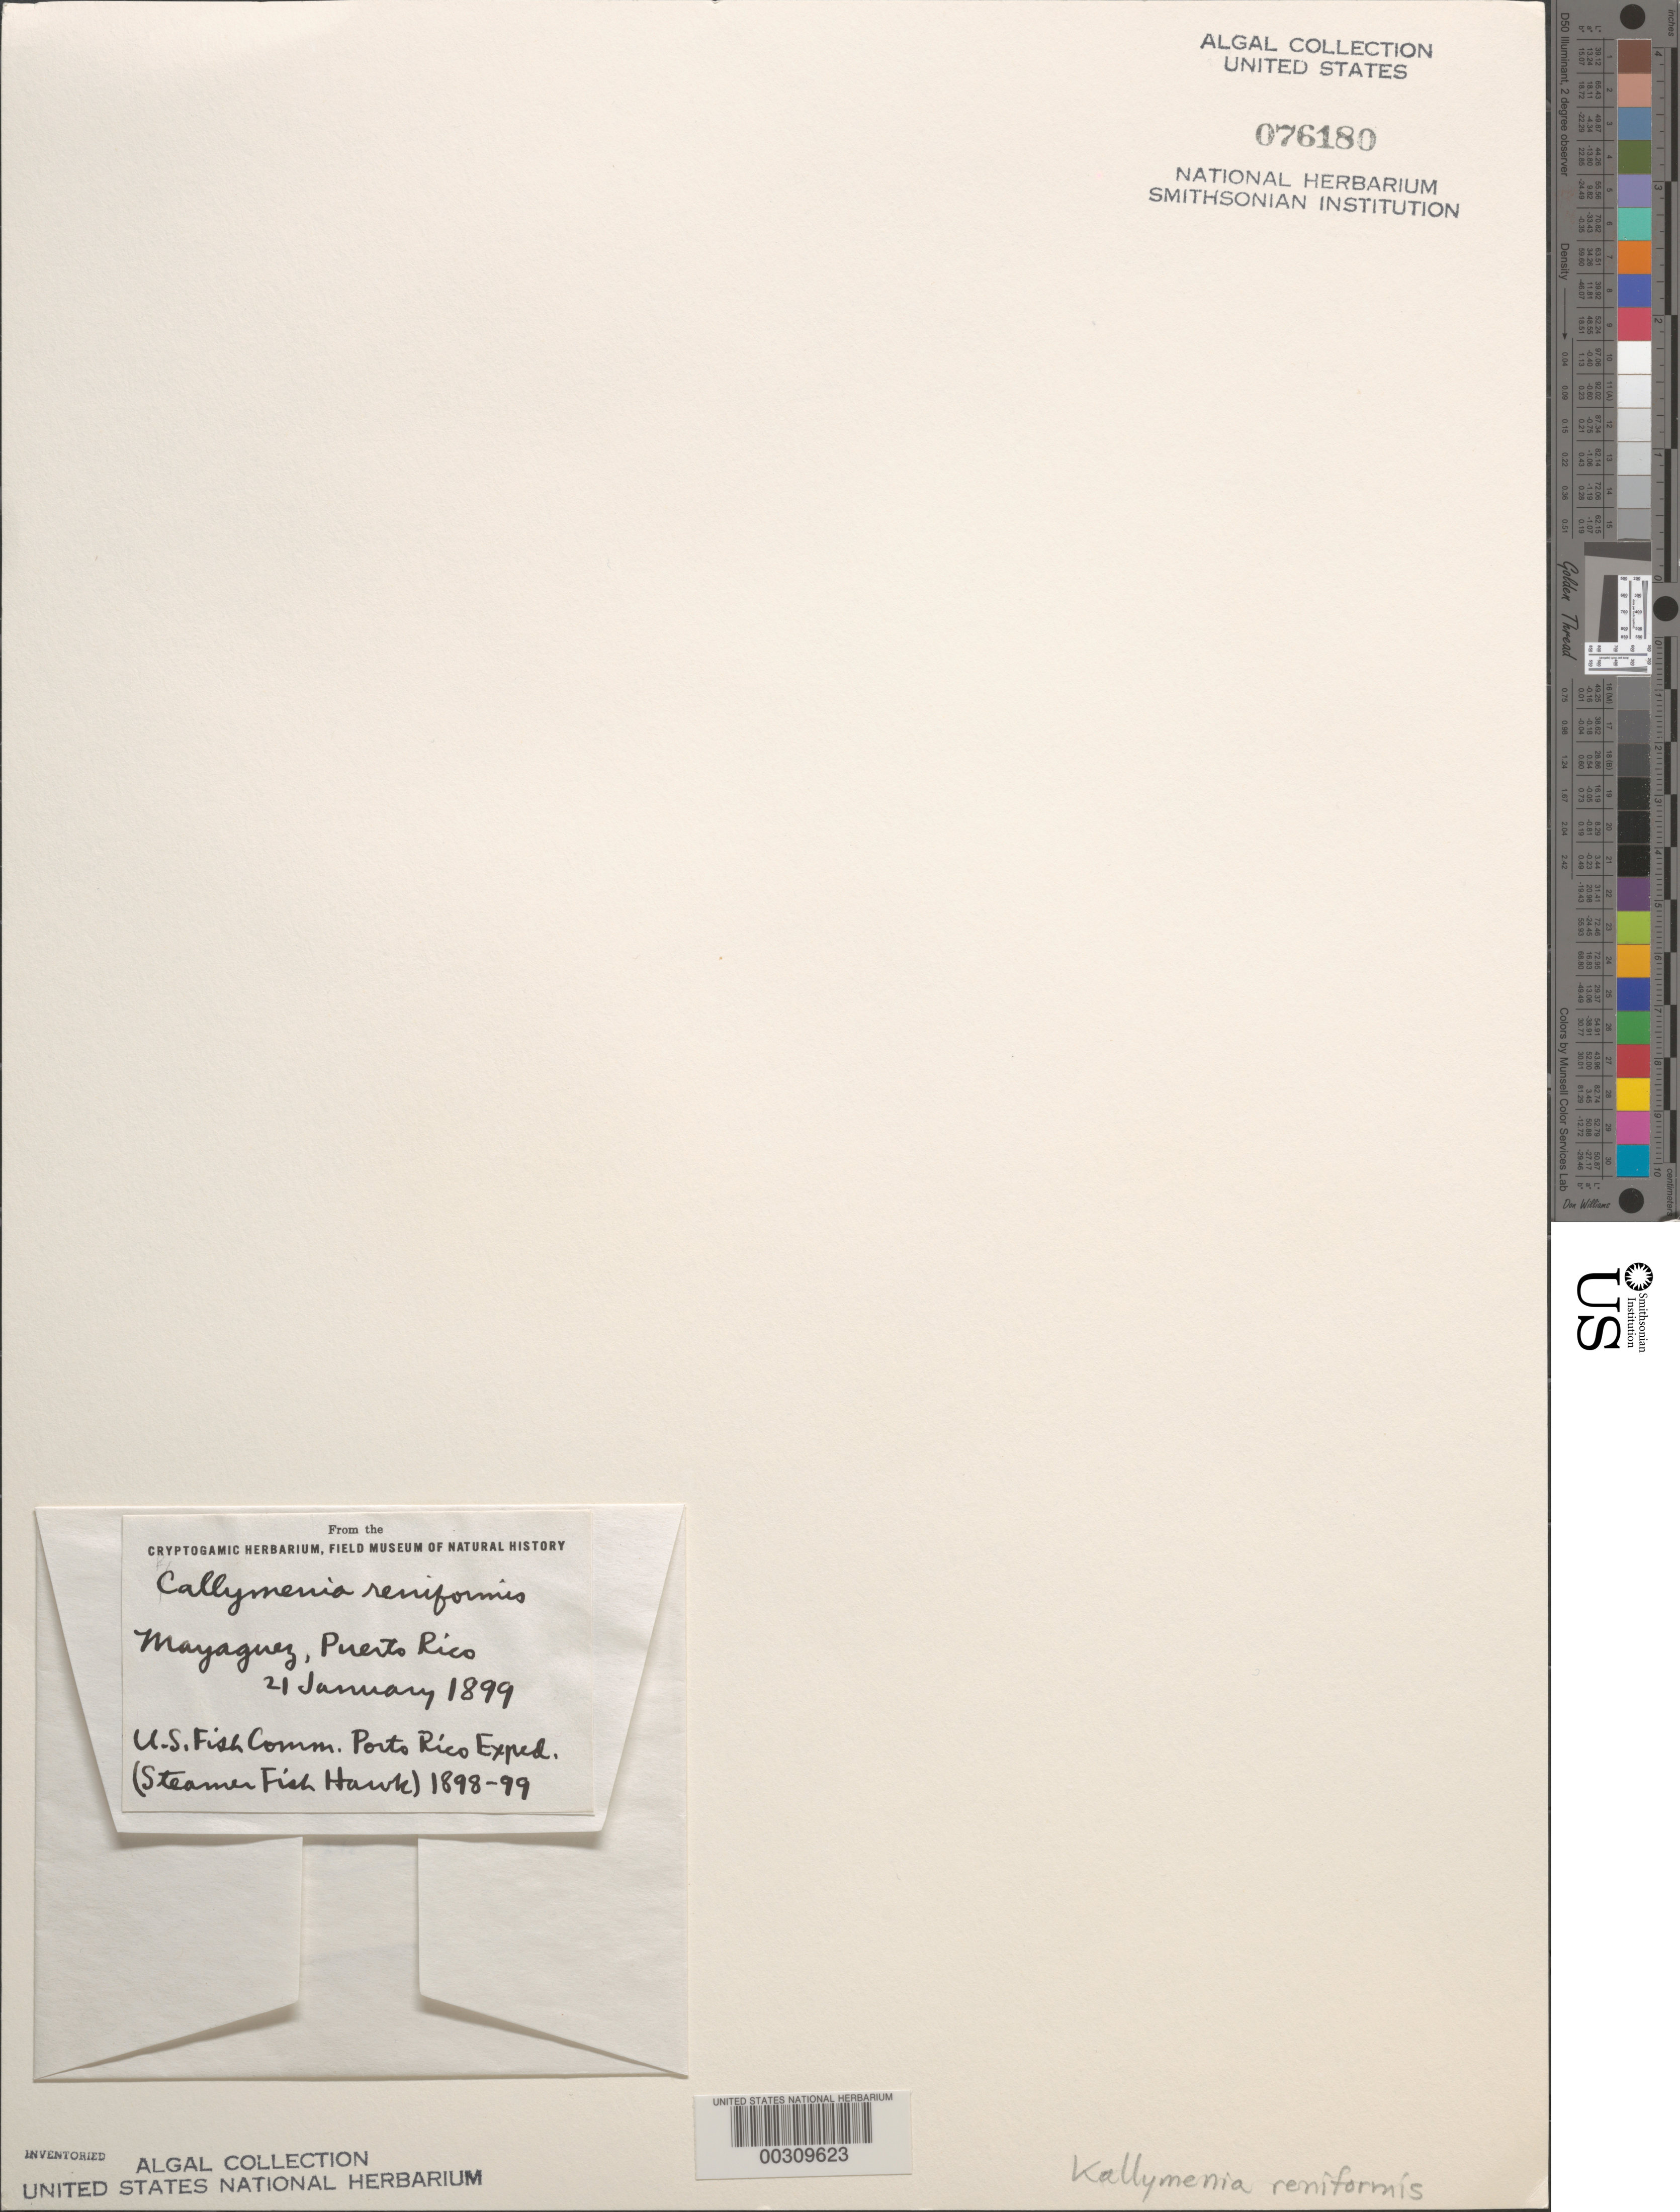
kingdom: Plantae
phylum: Rhodophyta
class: Florideophyceae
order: Gigartinales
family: Kallymeniaceae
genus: Kallymenia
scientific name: Kallymenia reniformis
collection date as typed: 21 Jan 1899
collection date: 1899-01-21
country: Puerto Rico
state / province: Mayaguez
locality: Mayaguez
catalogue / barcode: US 76180